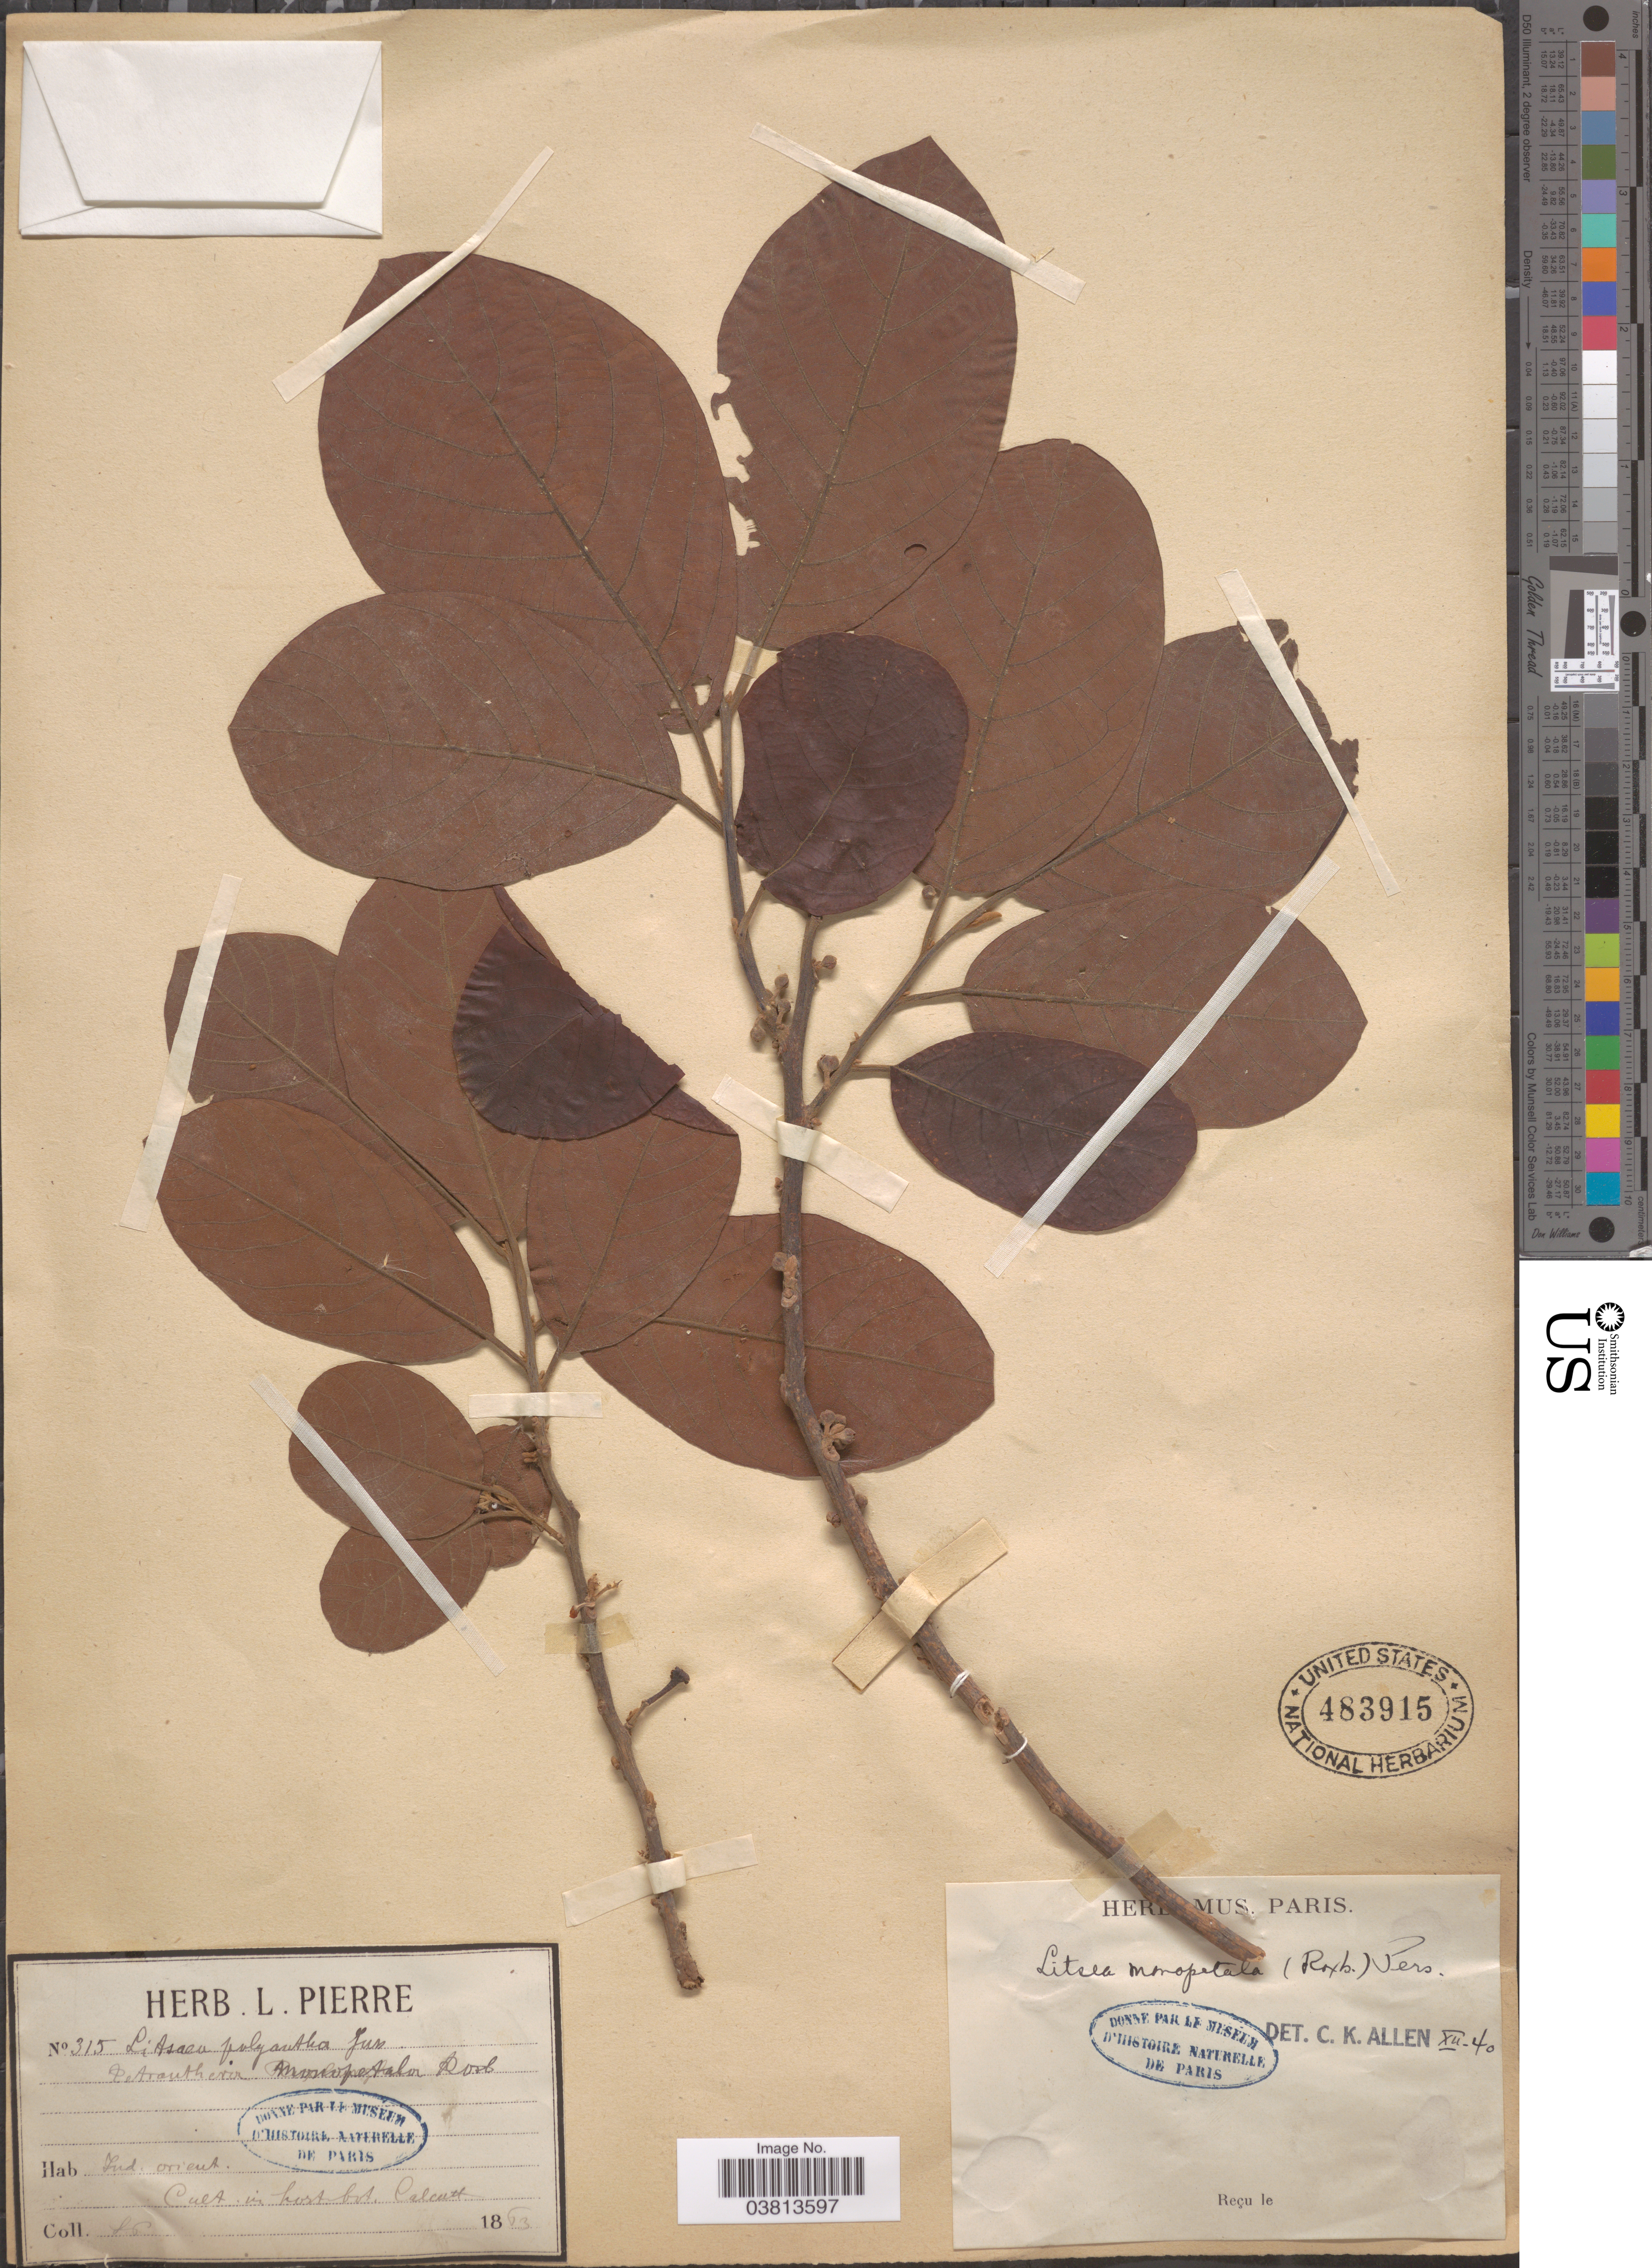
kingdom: Plantae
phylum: Tracheophyta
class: Magnoliopsida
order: Laurales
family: Lauraceae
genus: Litsea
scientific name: Litsea monopetala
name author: (Roxb.) Pers.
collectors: L. Pierre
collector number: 315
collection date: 1863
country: India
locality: Ind. orient. In hort bot. Calcutt.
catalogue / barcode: US 483915